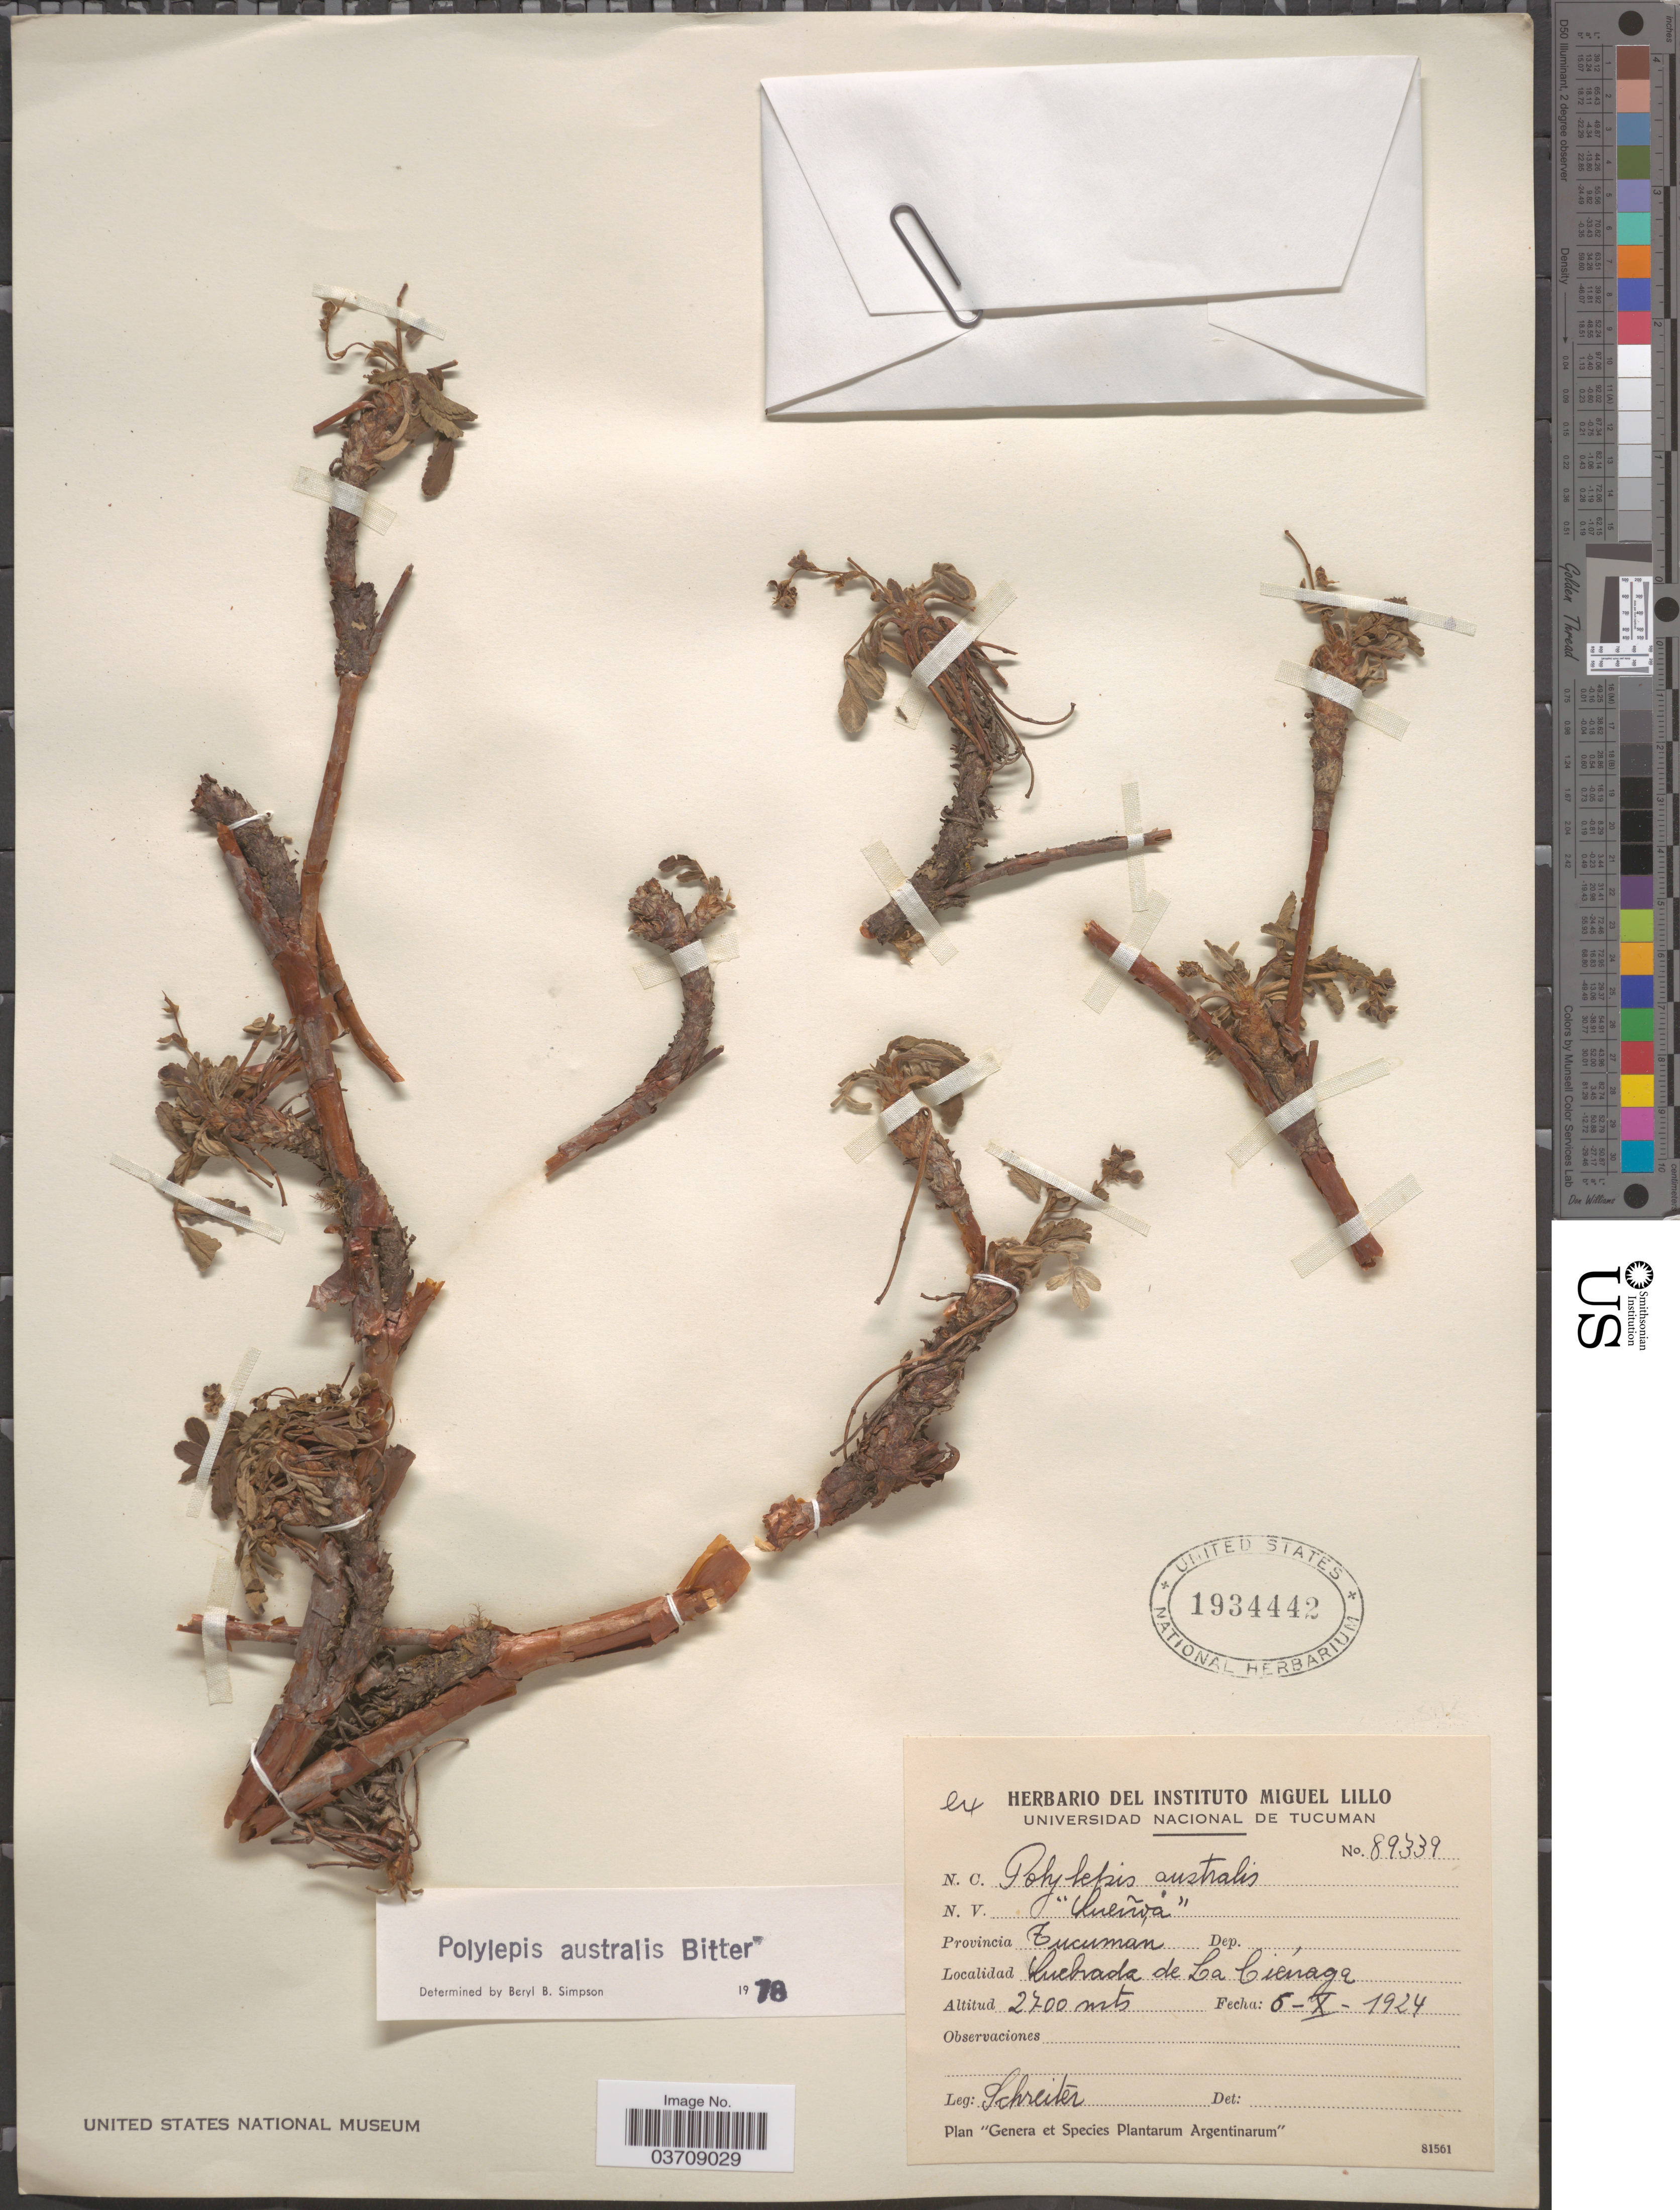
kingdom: Plantae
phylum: Tracheophyta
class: Magnoliopsida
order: Rosales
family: Rosaceae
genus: Polylepis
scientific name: Polylepis australis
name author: Bitter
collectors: -. Schreiter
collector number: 89339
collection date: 1924-10-06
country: Argentina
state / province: Tucuman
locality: Quebrada de La Ciénage.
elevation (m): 2700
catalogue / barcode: US 1934442